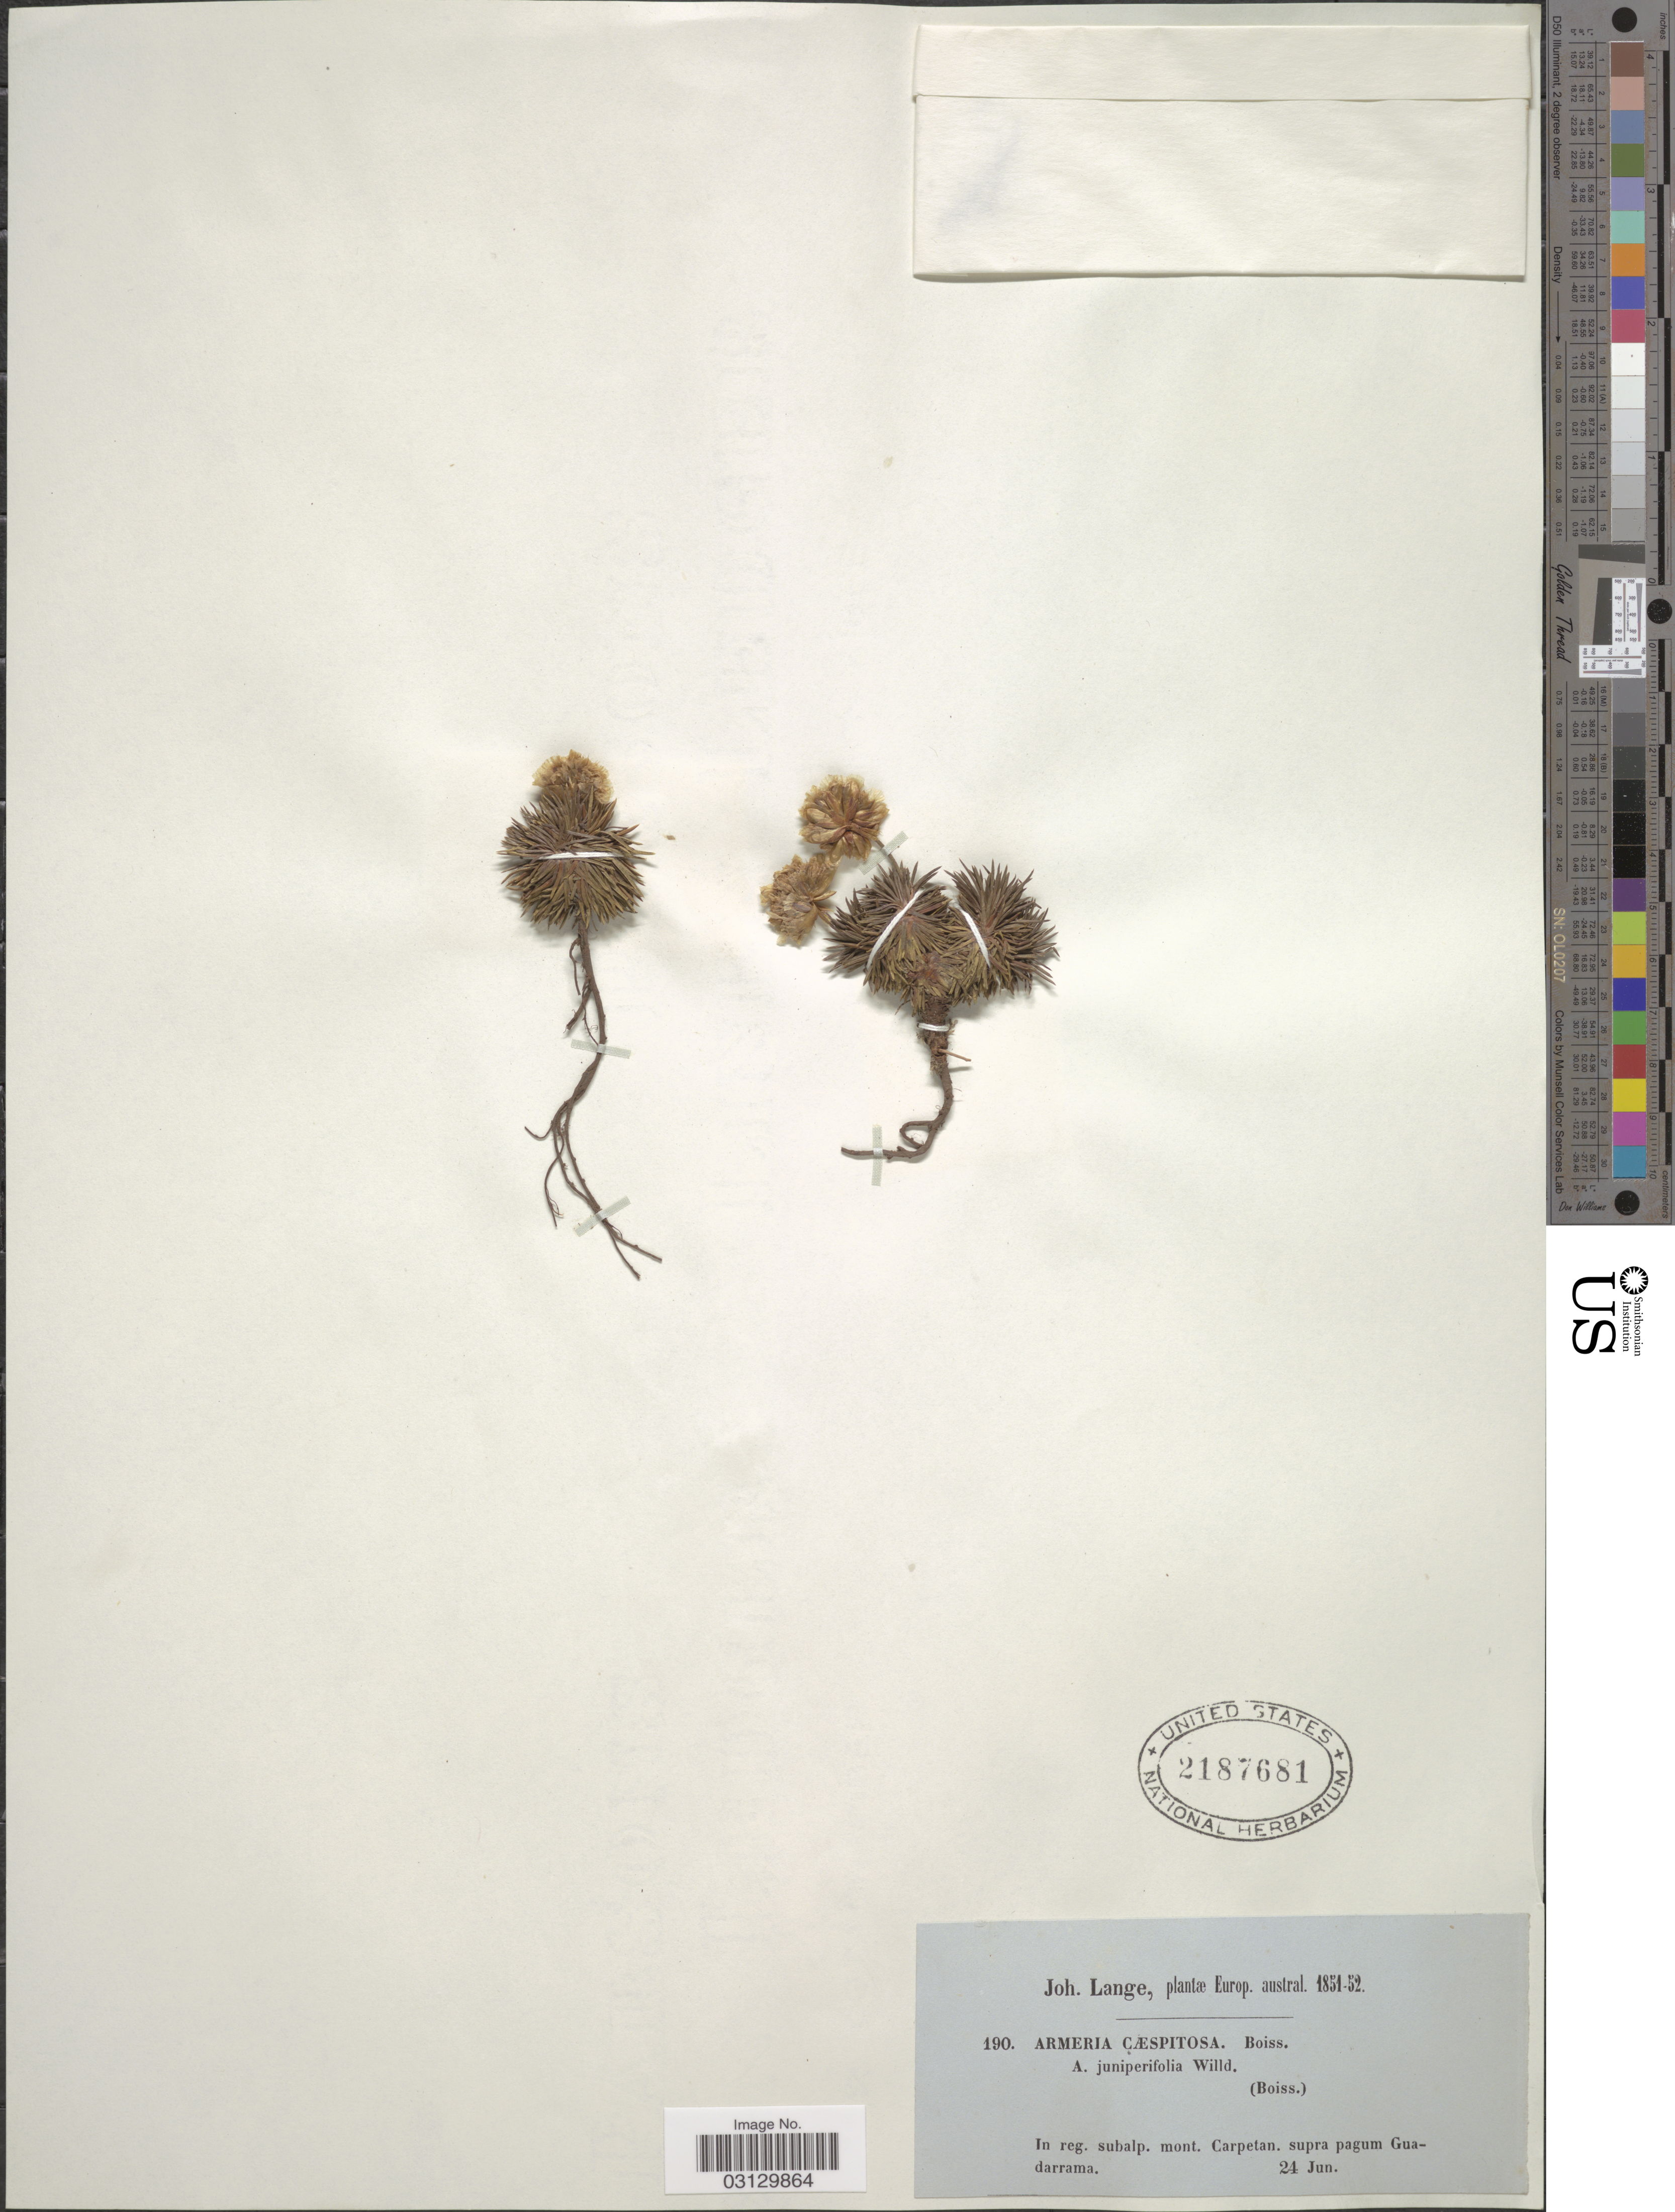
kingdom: Plantae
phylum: Tracheophyta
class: Magnoliopsida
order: Caryophyllales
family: Plumbaginaceae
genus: Armeria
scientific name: Armeria caespitosa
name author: (Ortega) Boiss.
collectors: J. M. C. Lange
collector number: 190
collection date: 1851-06-24/1852-06-24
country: Spain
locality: Europ. austral. In reg. subalp. mont. Carpetan. supra pagum Guadarrama.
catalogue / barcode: US 2187681